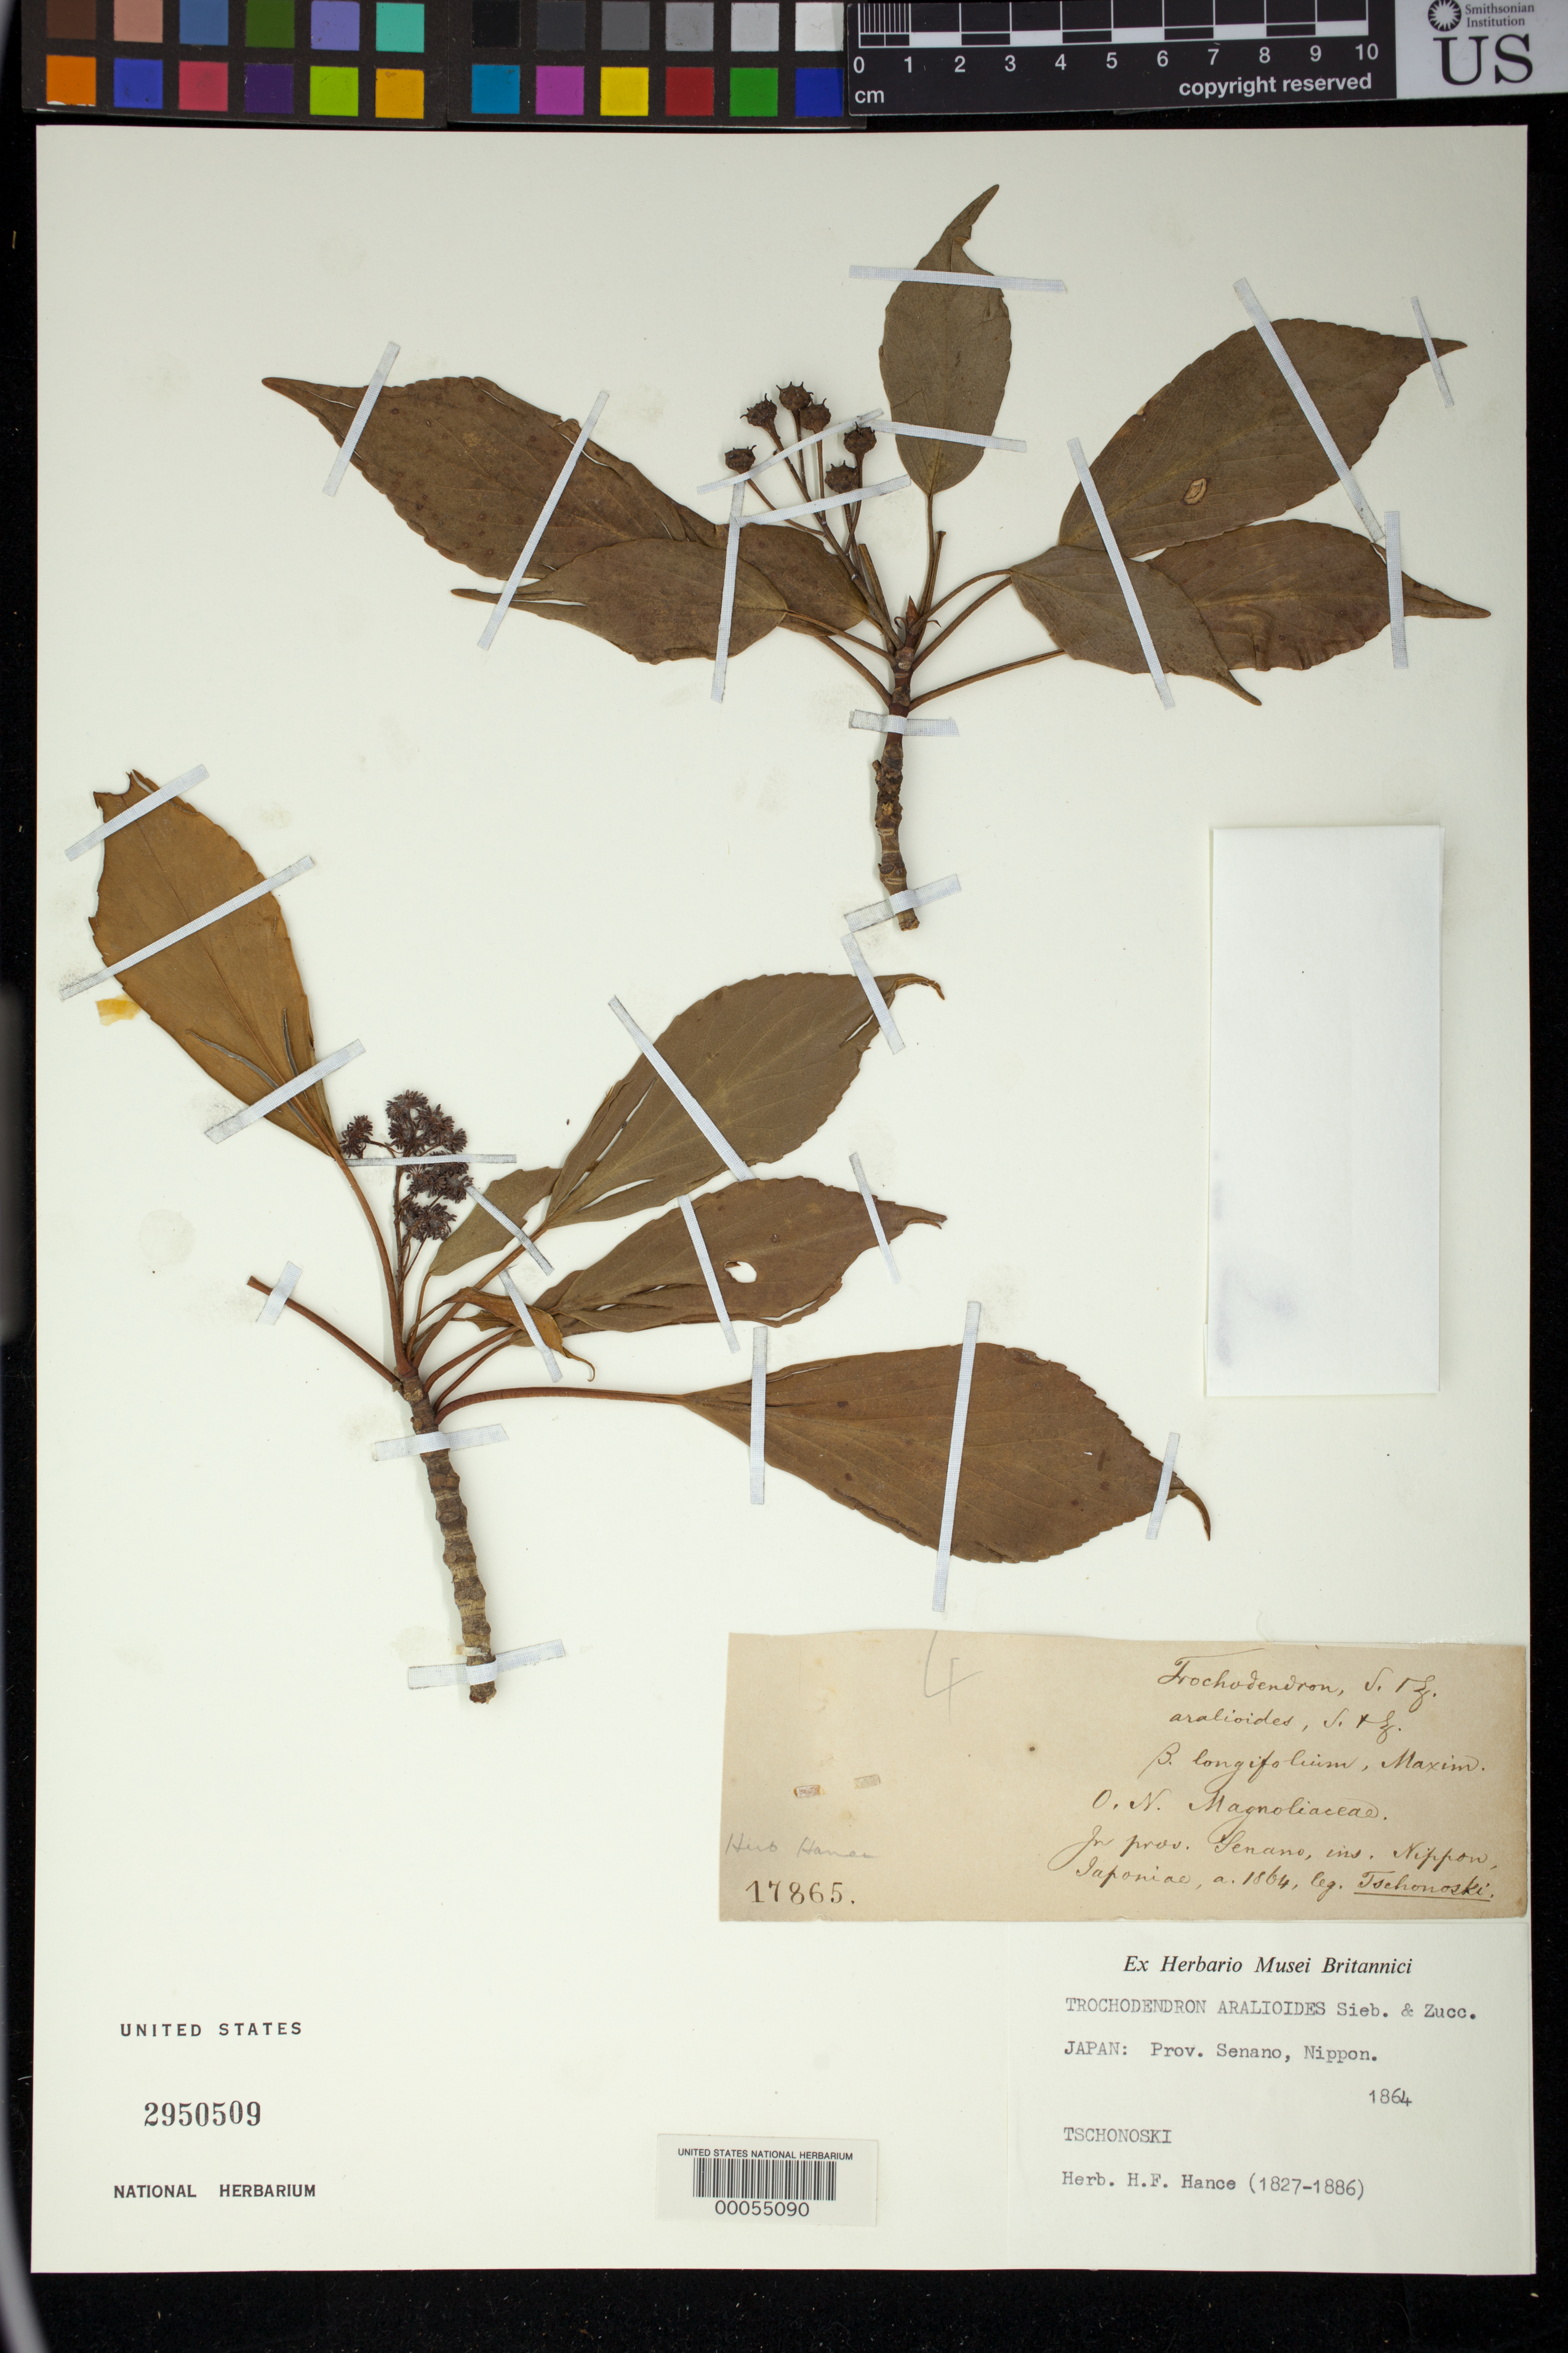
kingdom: Plantae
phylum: Tracheophyta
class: Magnoliopsida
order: Trochodendrales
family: Trochodendraceae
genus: Trochodendron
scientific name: Trochodendron aralioides var. longifolium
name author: Maxim.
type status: Possible Type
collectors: S. Tschonoski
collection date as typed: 1864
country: Japan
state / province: Nagano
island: Honshu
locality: In prov. Senano [=Shinano Province], ins. Nippon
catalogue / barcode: US 2950509